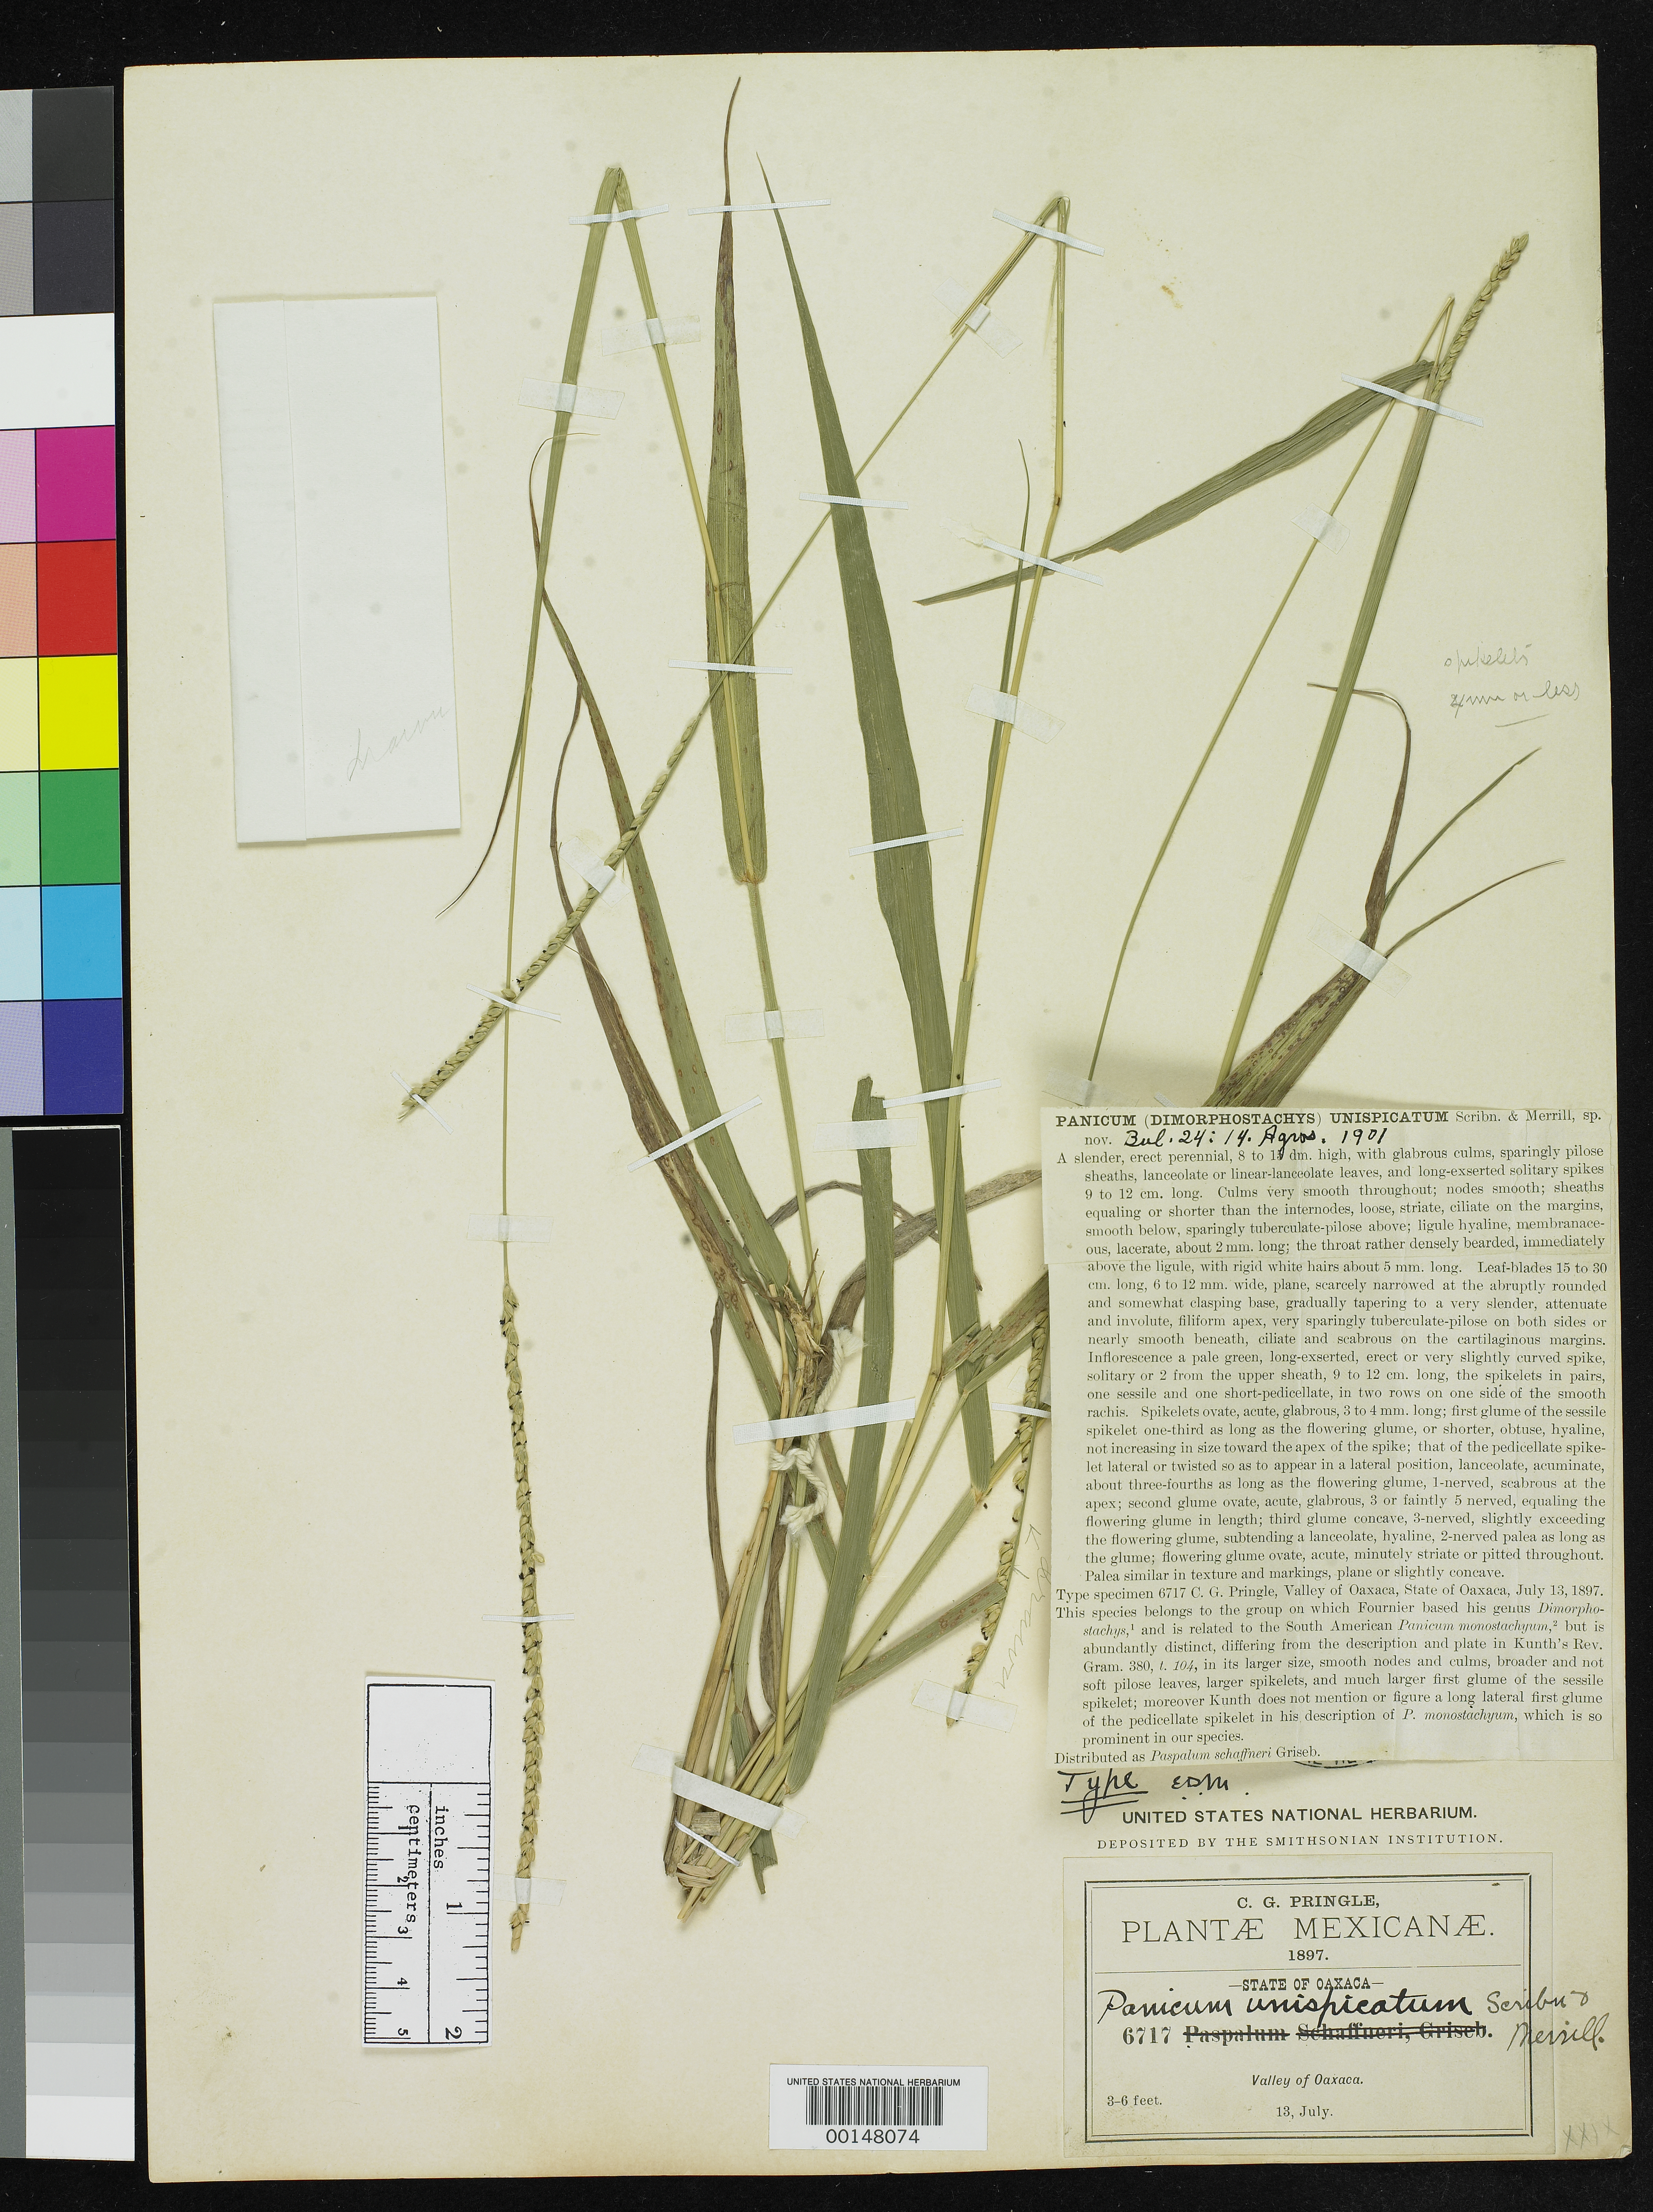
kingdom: Plantae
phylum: Tracheophyta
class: Liliopsida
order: Poales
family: Poaceae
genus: Panicum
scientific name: Panicum unispicatum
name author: Scribn. & Merr.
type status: Holotype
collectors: C. G. Pringle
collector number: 6717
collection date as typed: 13 Jul 1897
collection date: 1897-07-13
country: Mexico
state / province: Oaxaca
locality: Oaxaca Valley.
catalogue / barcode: US 316929